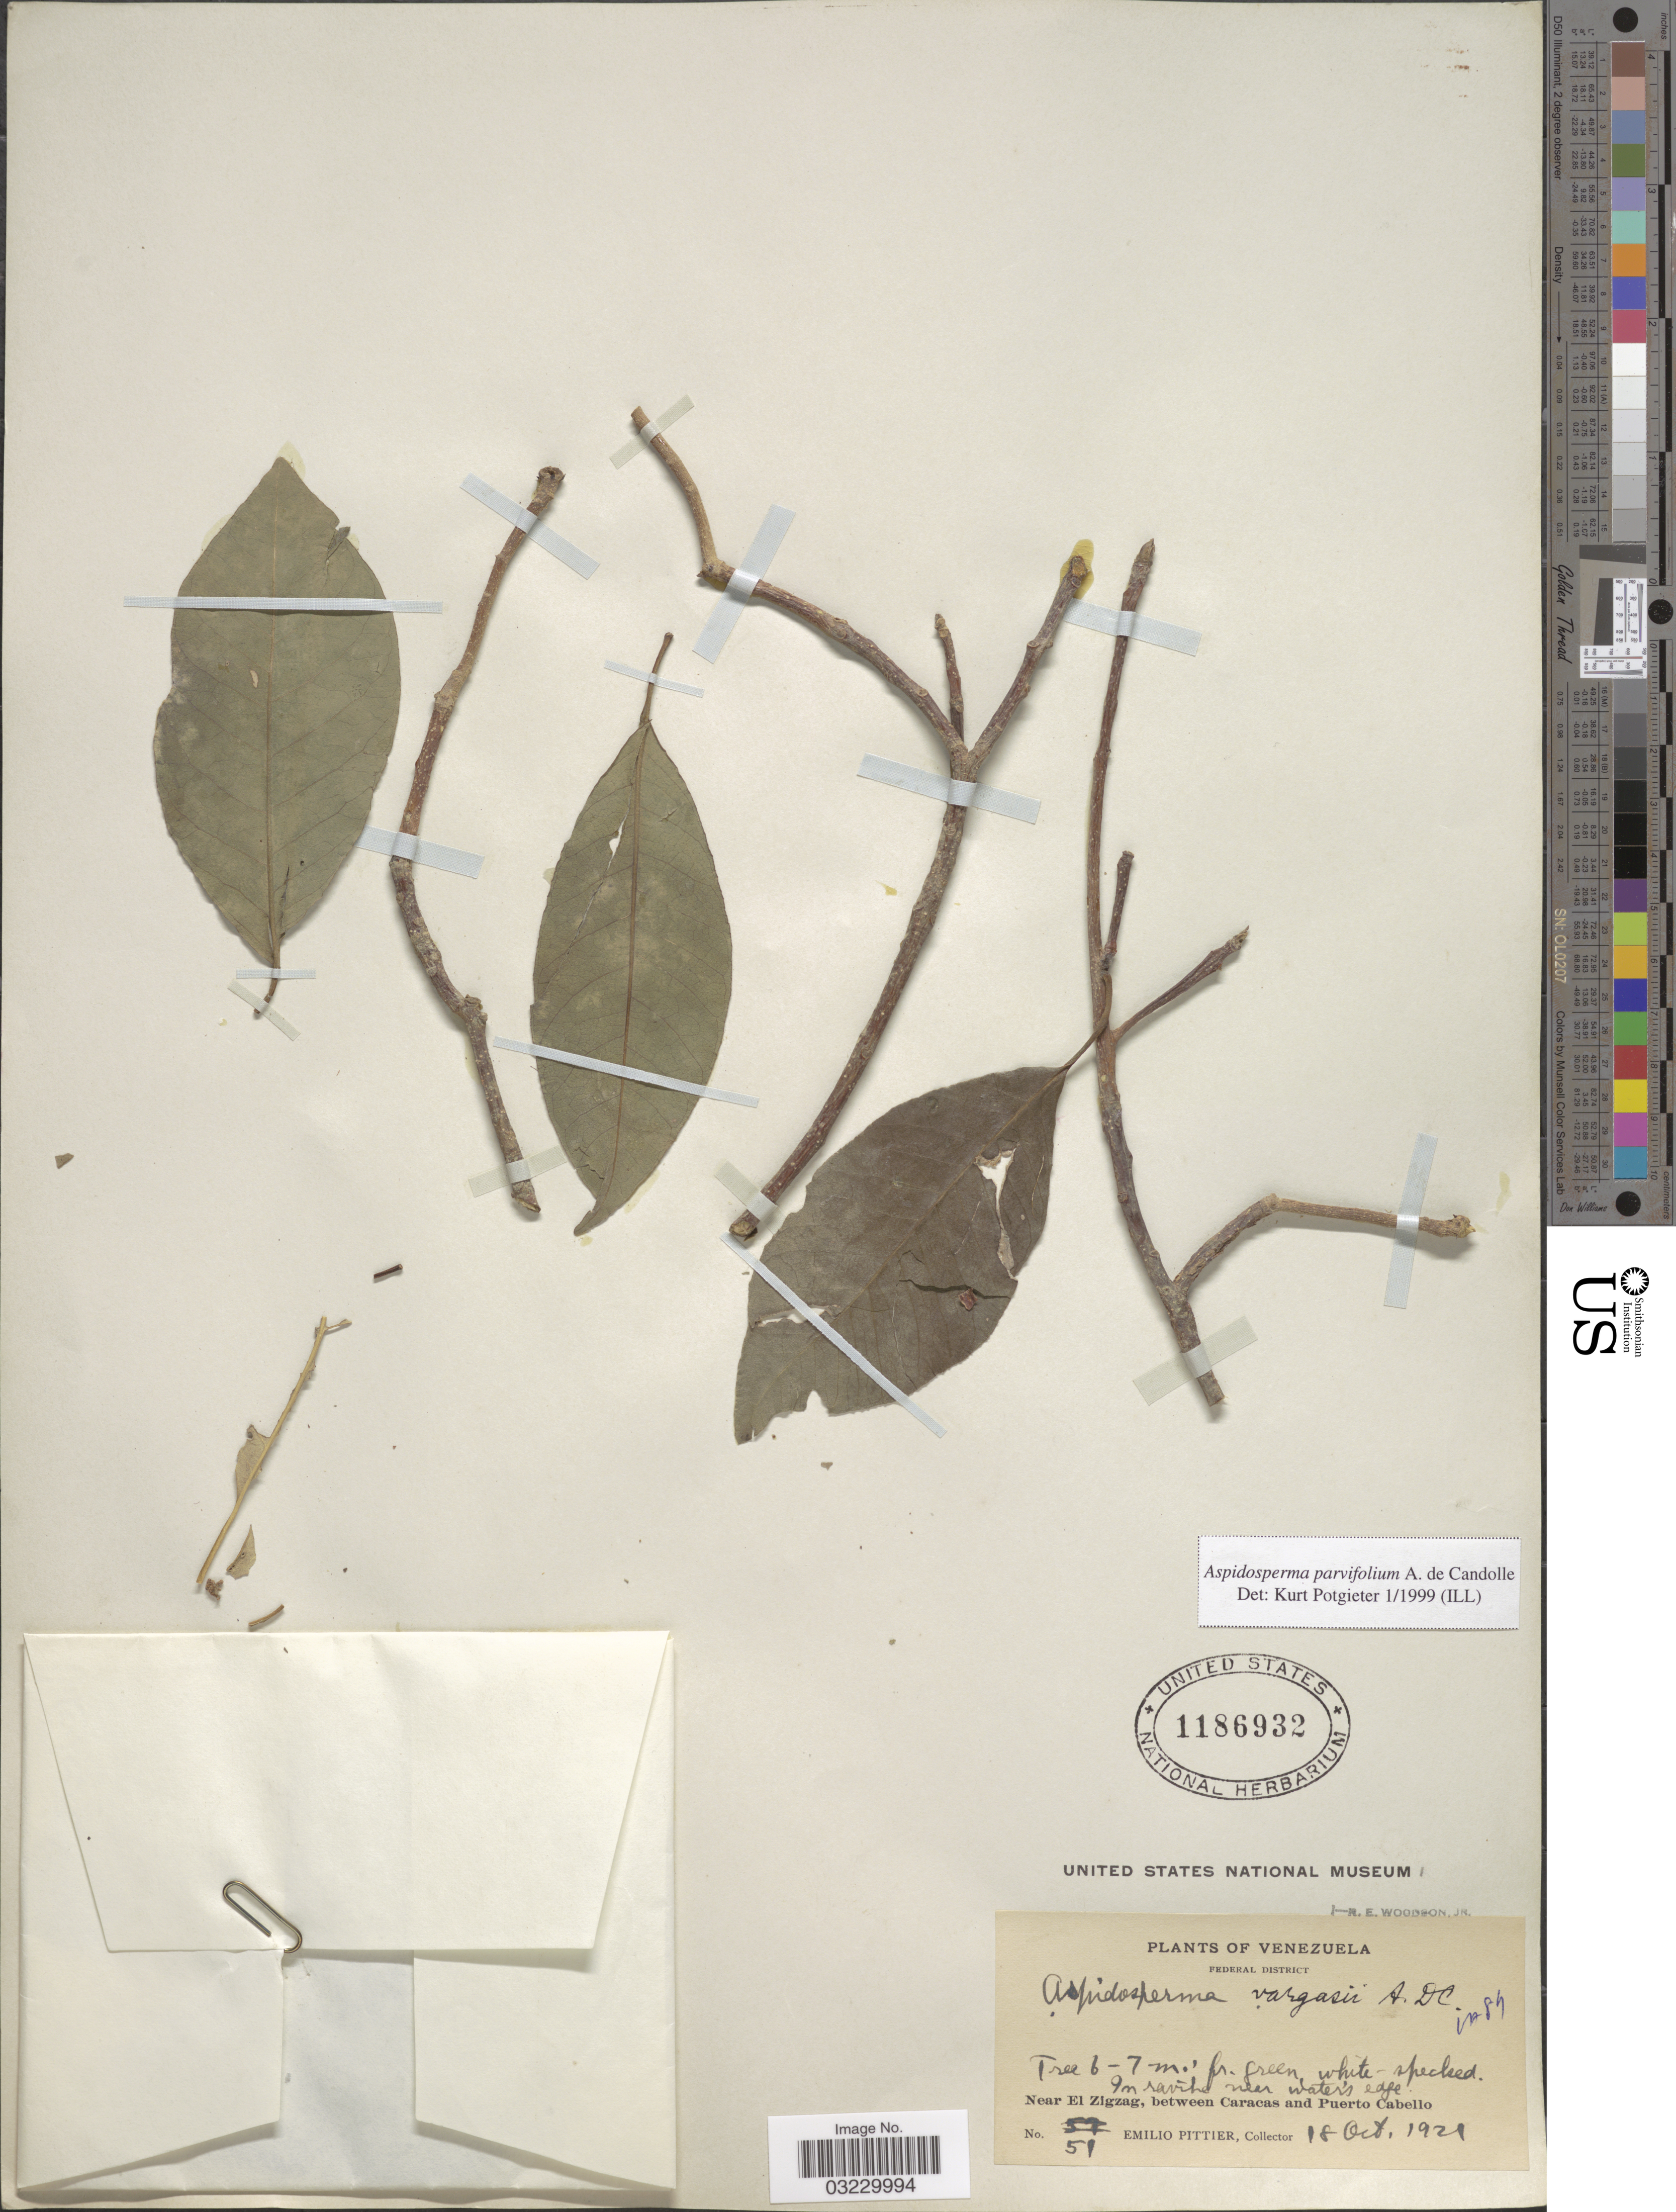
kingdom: Plantae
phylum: Tracheophyta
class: Magnoliopsida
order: Gentianales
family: Apocynaceae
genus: Aspidosperma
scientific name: Aspidosperma parvifolium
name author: A. DC.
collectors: E. Pittier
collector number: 51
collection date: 1921-10-18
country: Venezuela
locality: Federal District. In ravine near water's edge. Near El Zigzag, between Caracas and Puerto Cabello.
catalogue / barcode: US 1186932